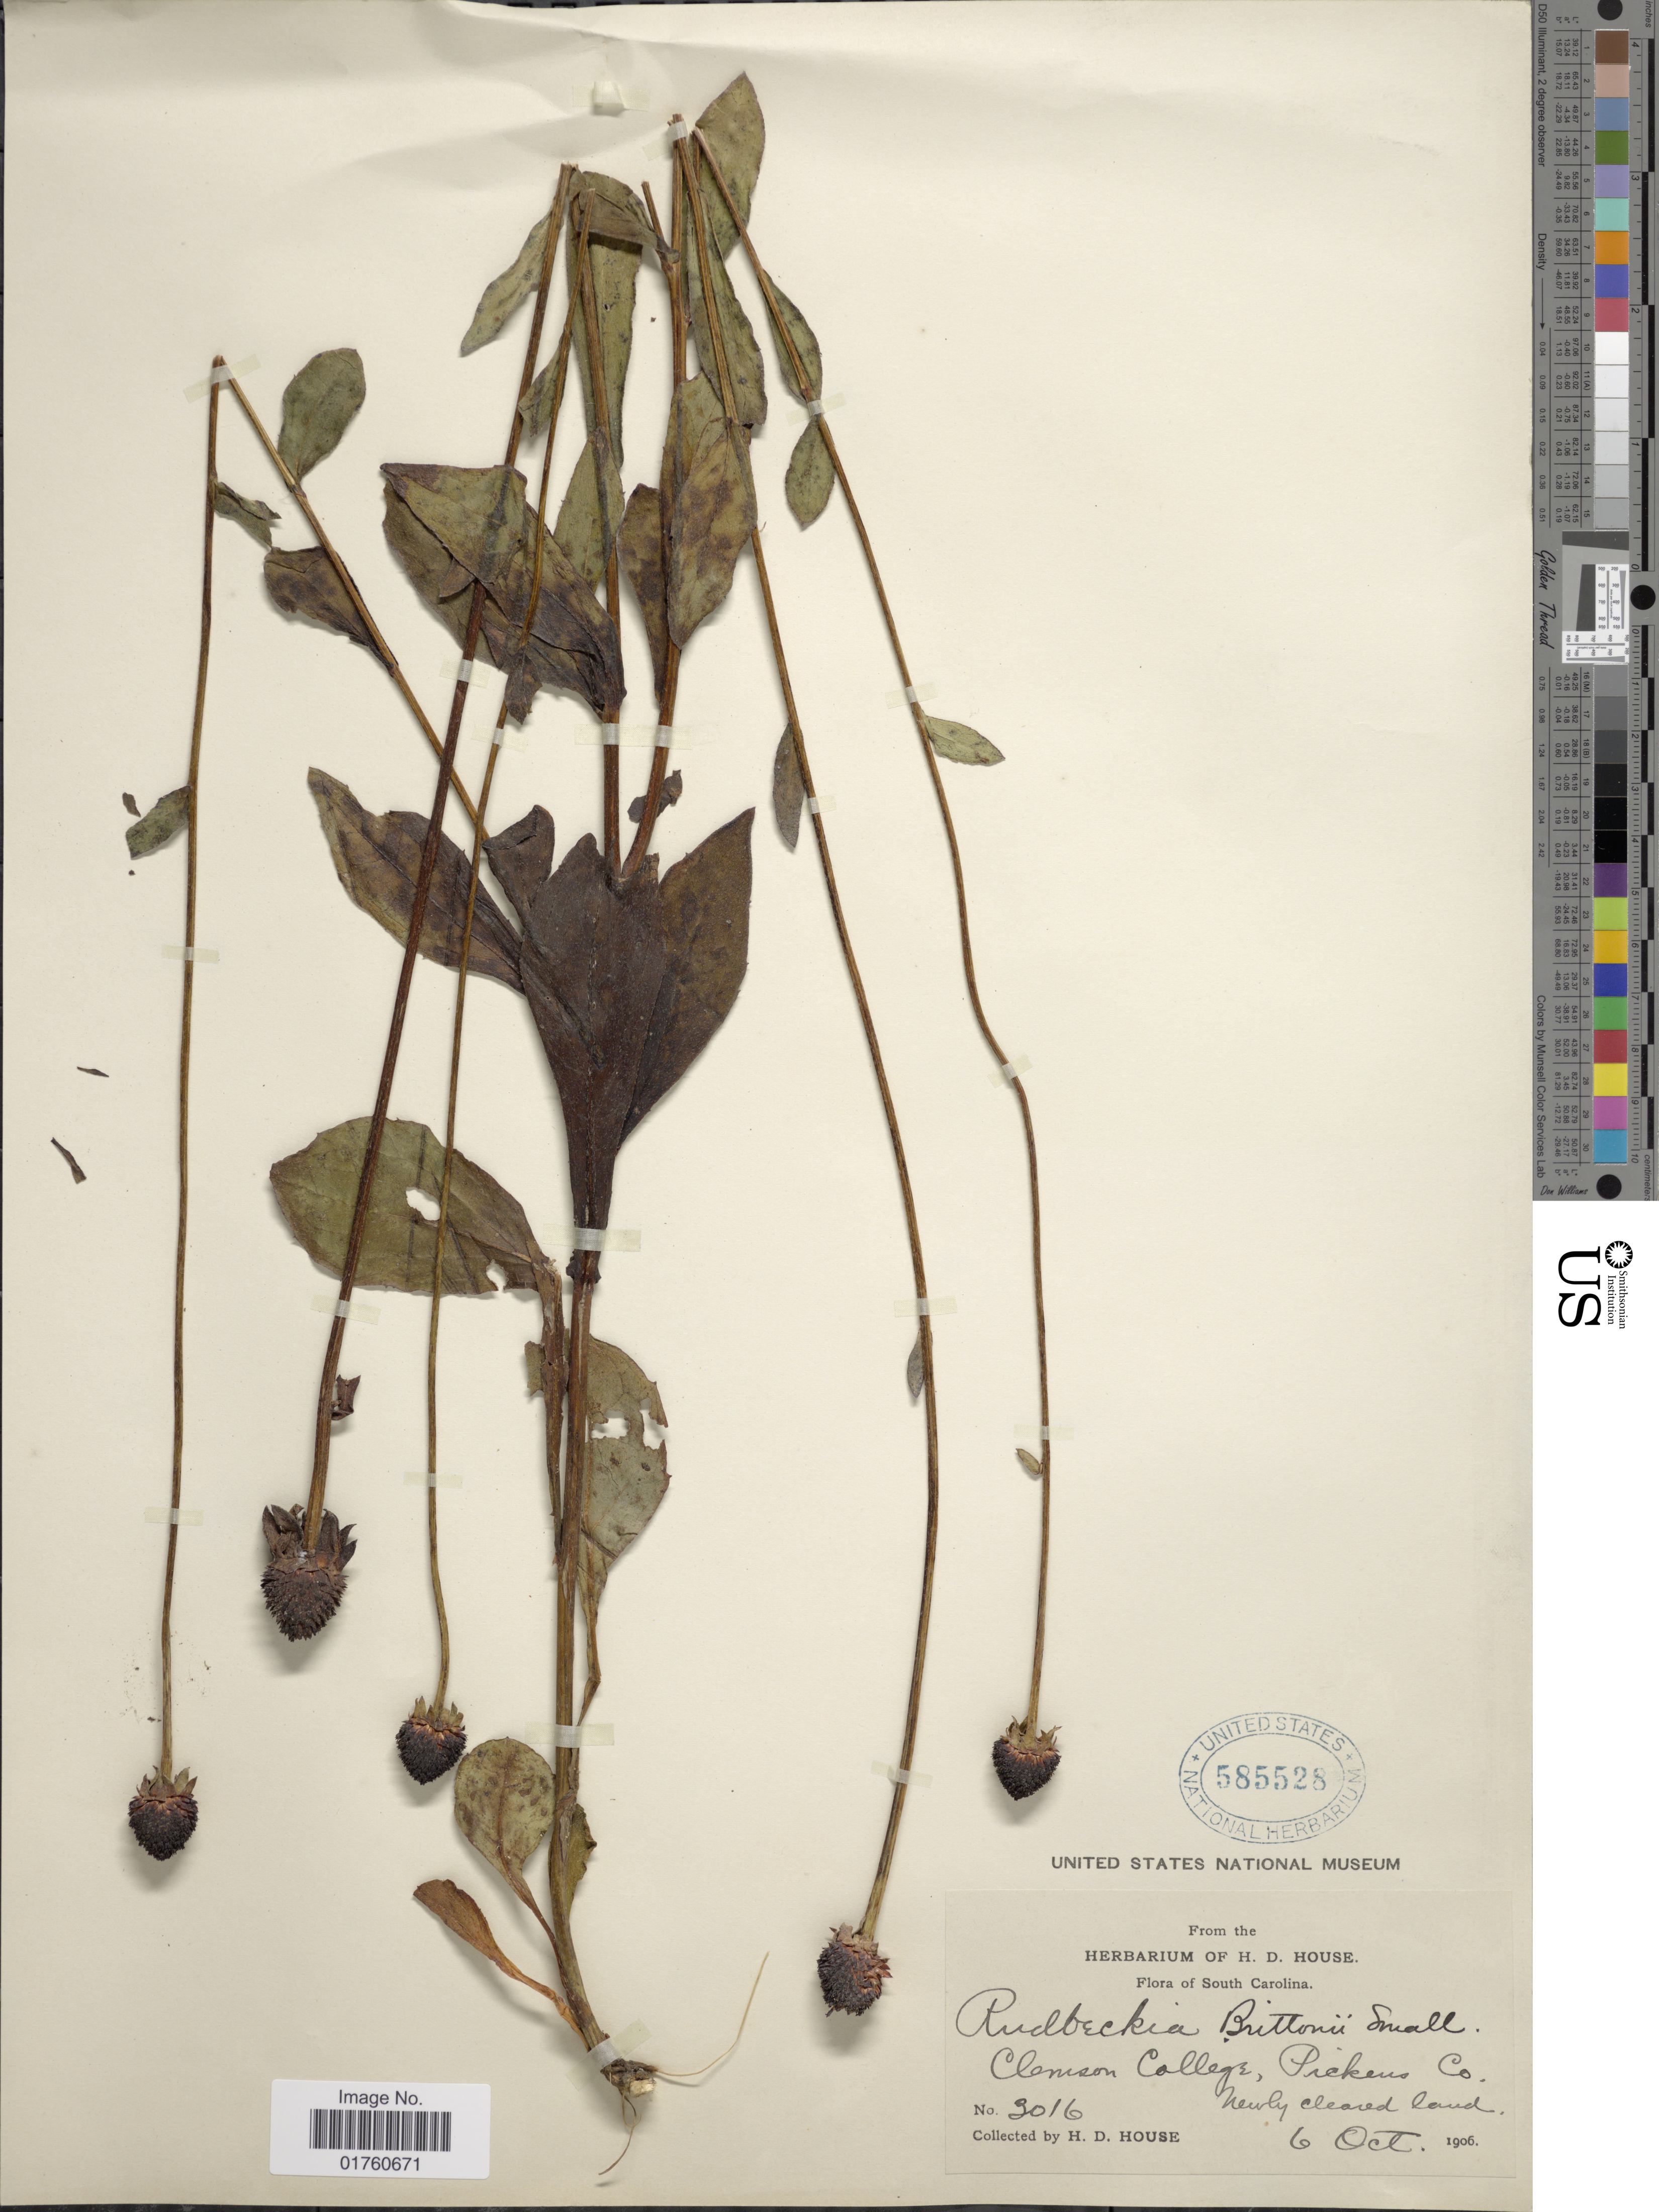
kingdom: Plantae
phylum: Tracheophyta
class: Magnoliopsida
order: Asterales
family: Asteraceae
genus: Rudbeckia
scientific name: Rudbeckia britonii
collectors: H. D. House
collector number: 3016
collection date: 1906-10-06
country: United States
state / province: South Carolina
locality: Clemson College, Pickens Co, Newly cleared land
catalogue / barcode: US 585528